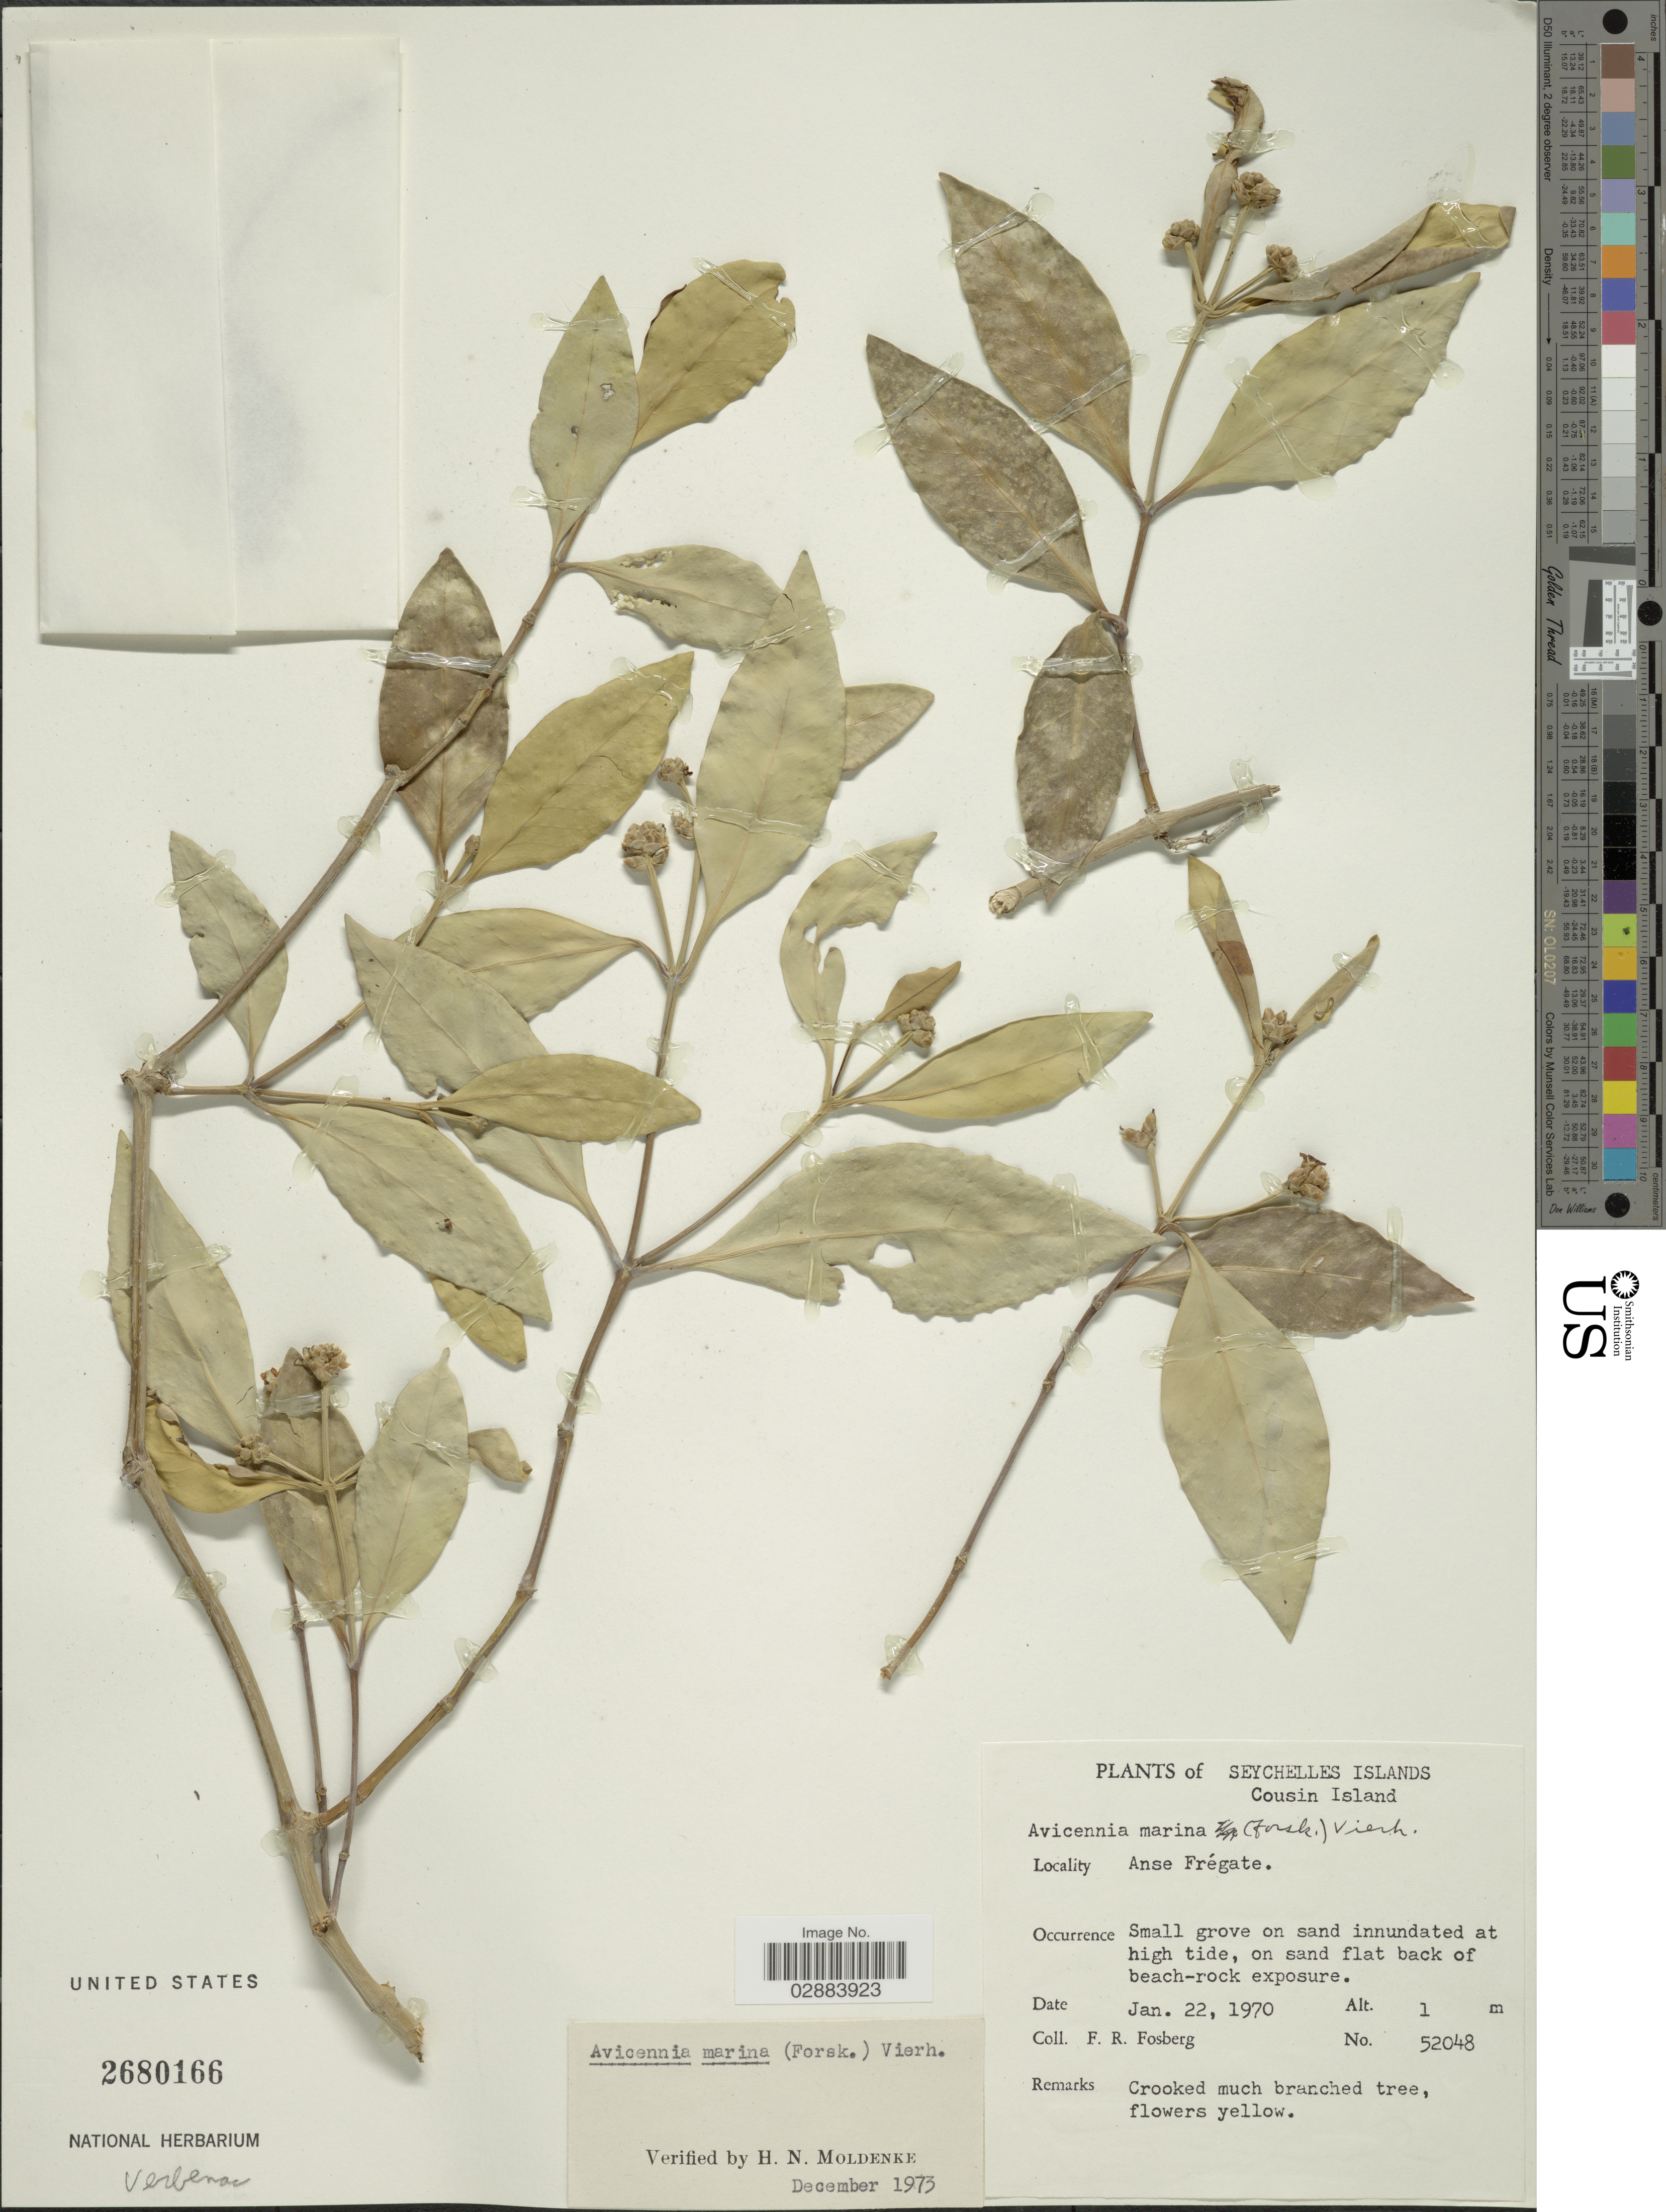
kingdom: Plantae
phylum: Tracheophyta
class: Magnoliopsida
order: Lamiales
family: Acanthaceae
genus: Avicennia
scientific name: Avicennia marina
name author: (Forssk.) Vierh.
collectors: F. R. Fosberg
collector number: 52048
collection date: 1970-01-22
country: Seychelles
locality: Seychelles Islands. Cousin Island. Anse Frégate.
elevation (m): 1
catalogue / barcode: US 2680166